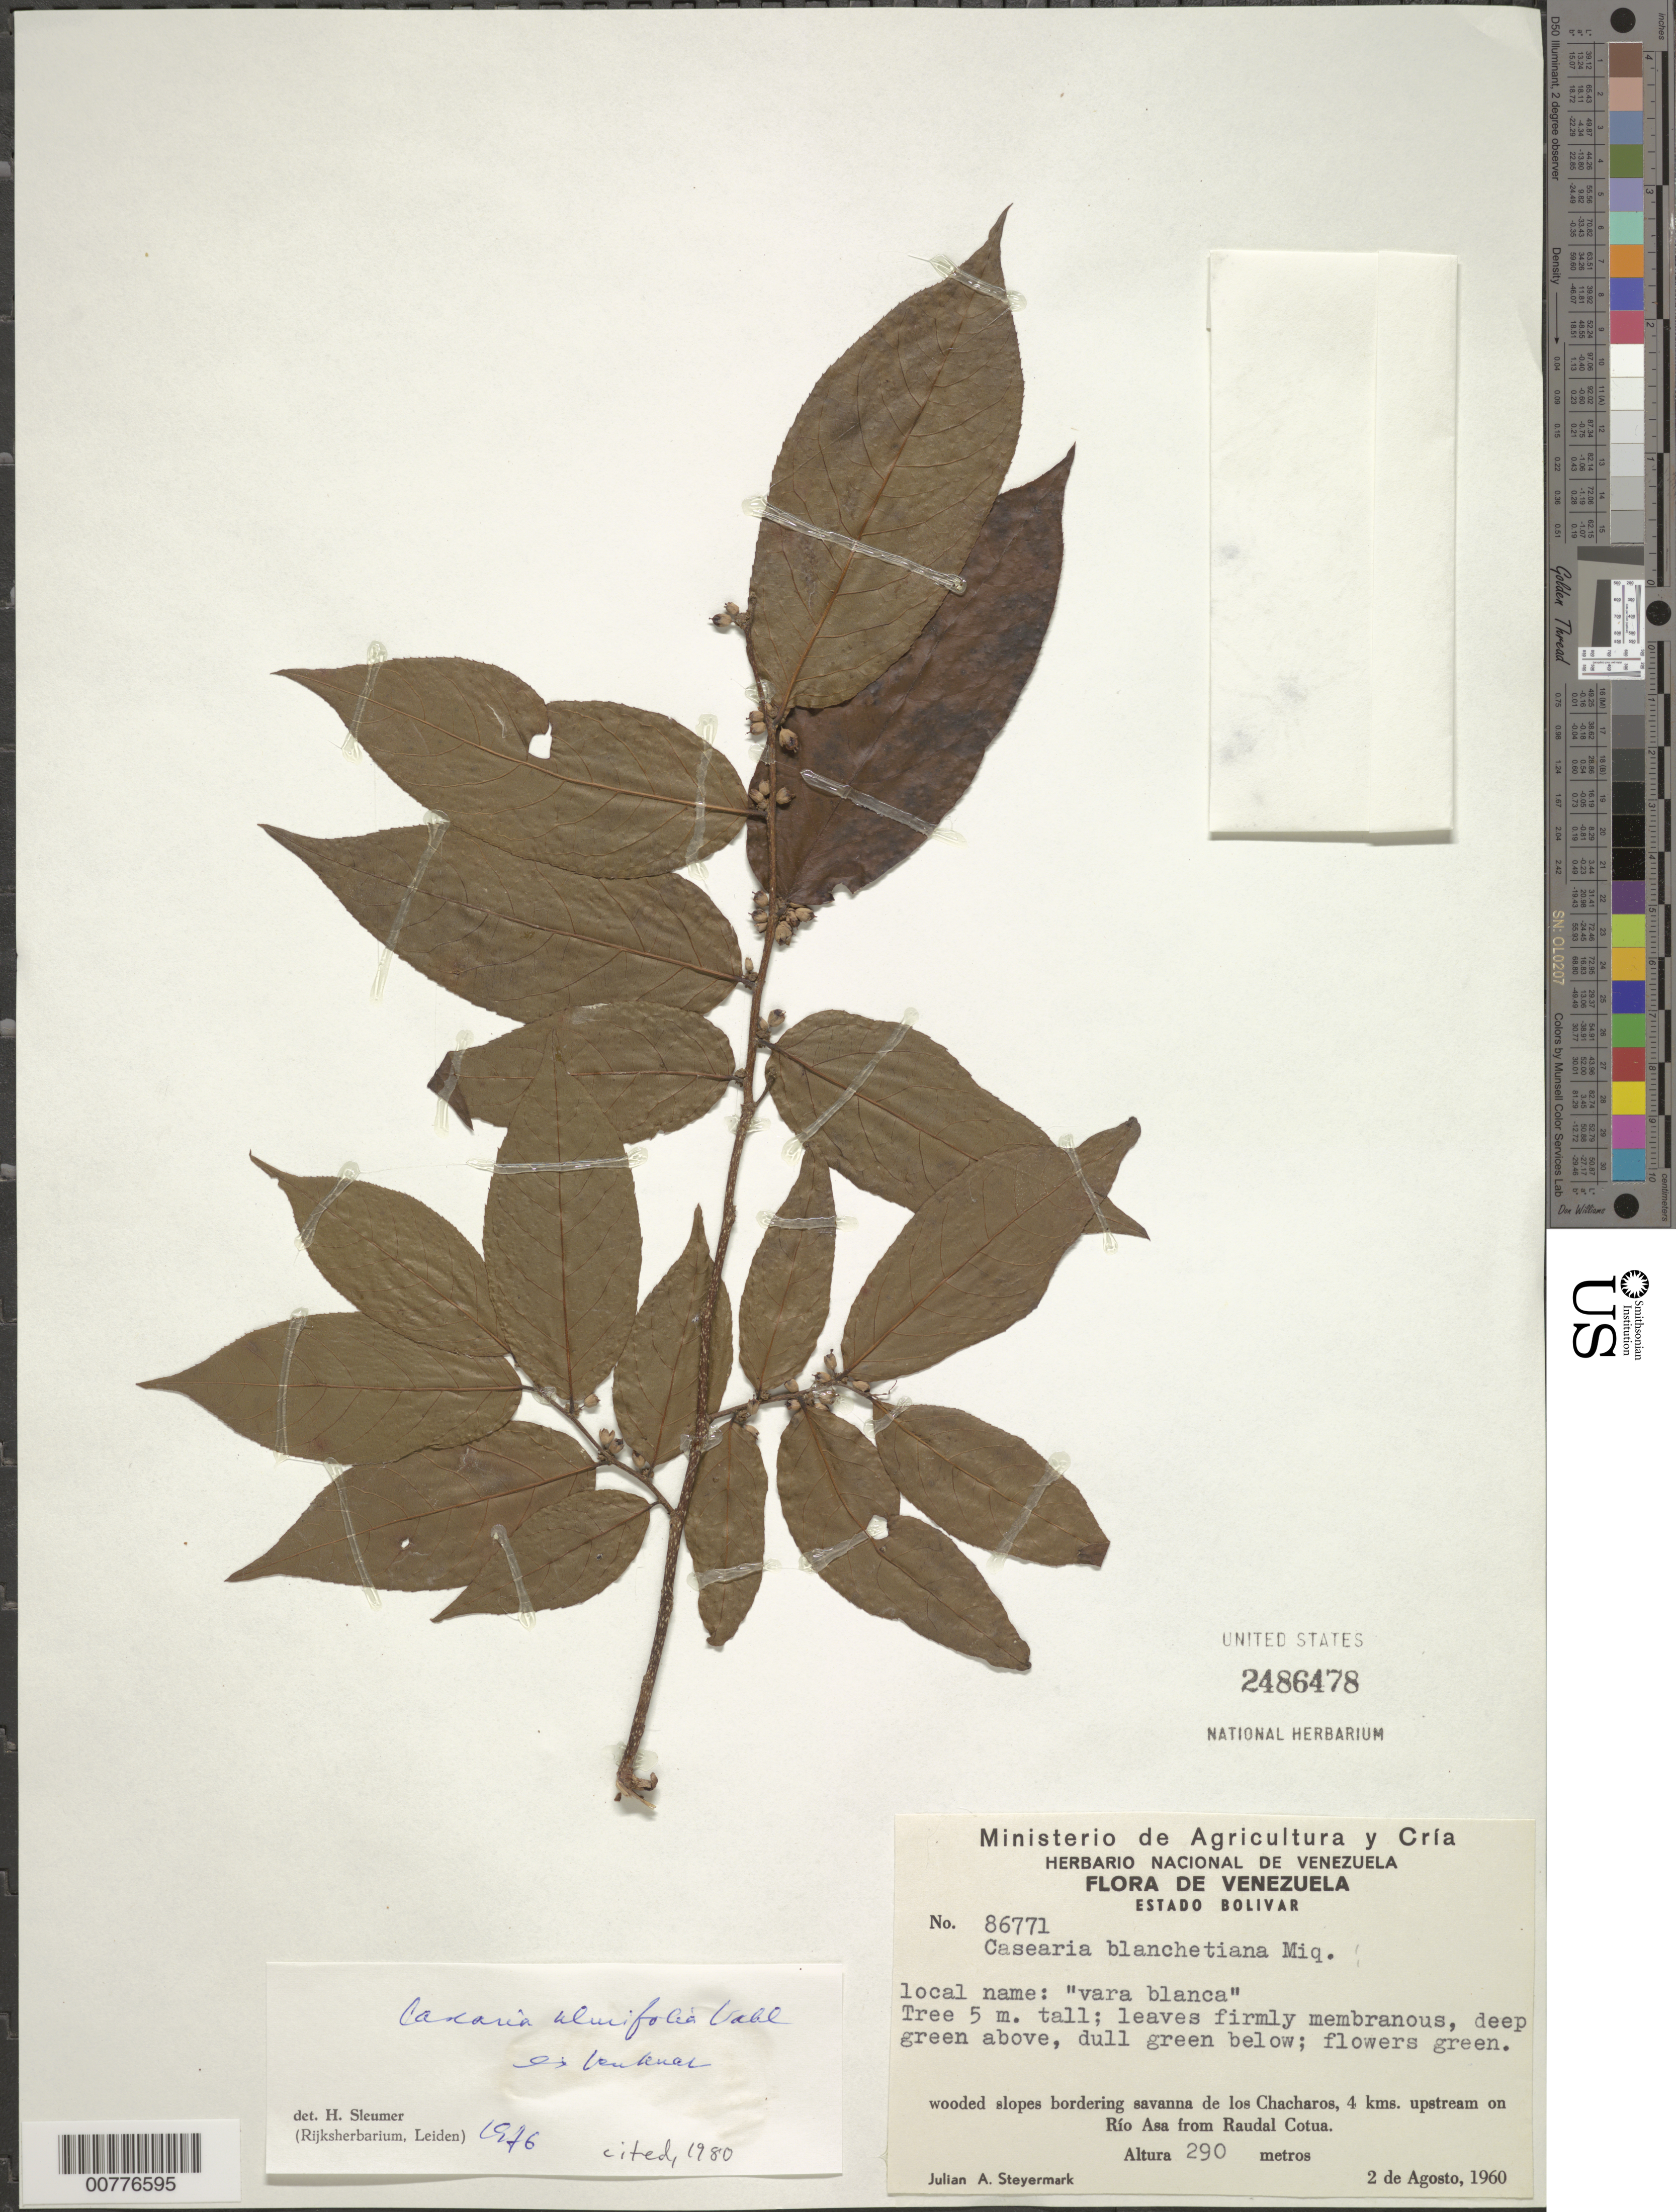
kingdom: Plantae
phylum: Tracheophyta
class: Magnoliopsida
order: Malpighiales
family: Salicaceae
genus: Casearia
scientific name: Casearia ulmifolia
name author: Vahl ex Vent.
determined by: Sleumer, H. O.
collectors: J. Steyermark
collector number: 86771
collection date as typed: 2-Aug-60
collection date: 1960-08-02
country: Venezuela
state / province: Bolívar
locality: Los Chacharos, 4 km upstream on Río Asa from Raudal Cotua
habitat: Wooded slopes bordering savanna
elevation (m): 290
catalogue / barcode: US 2486478